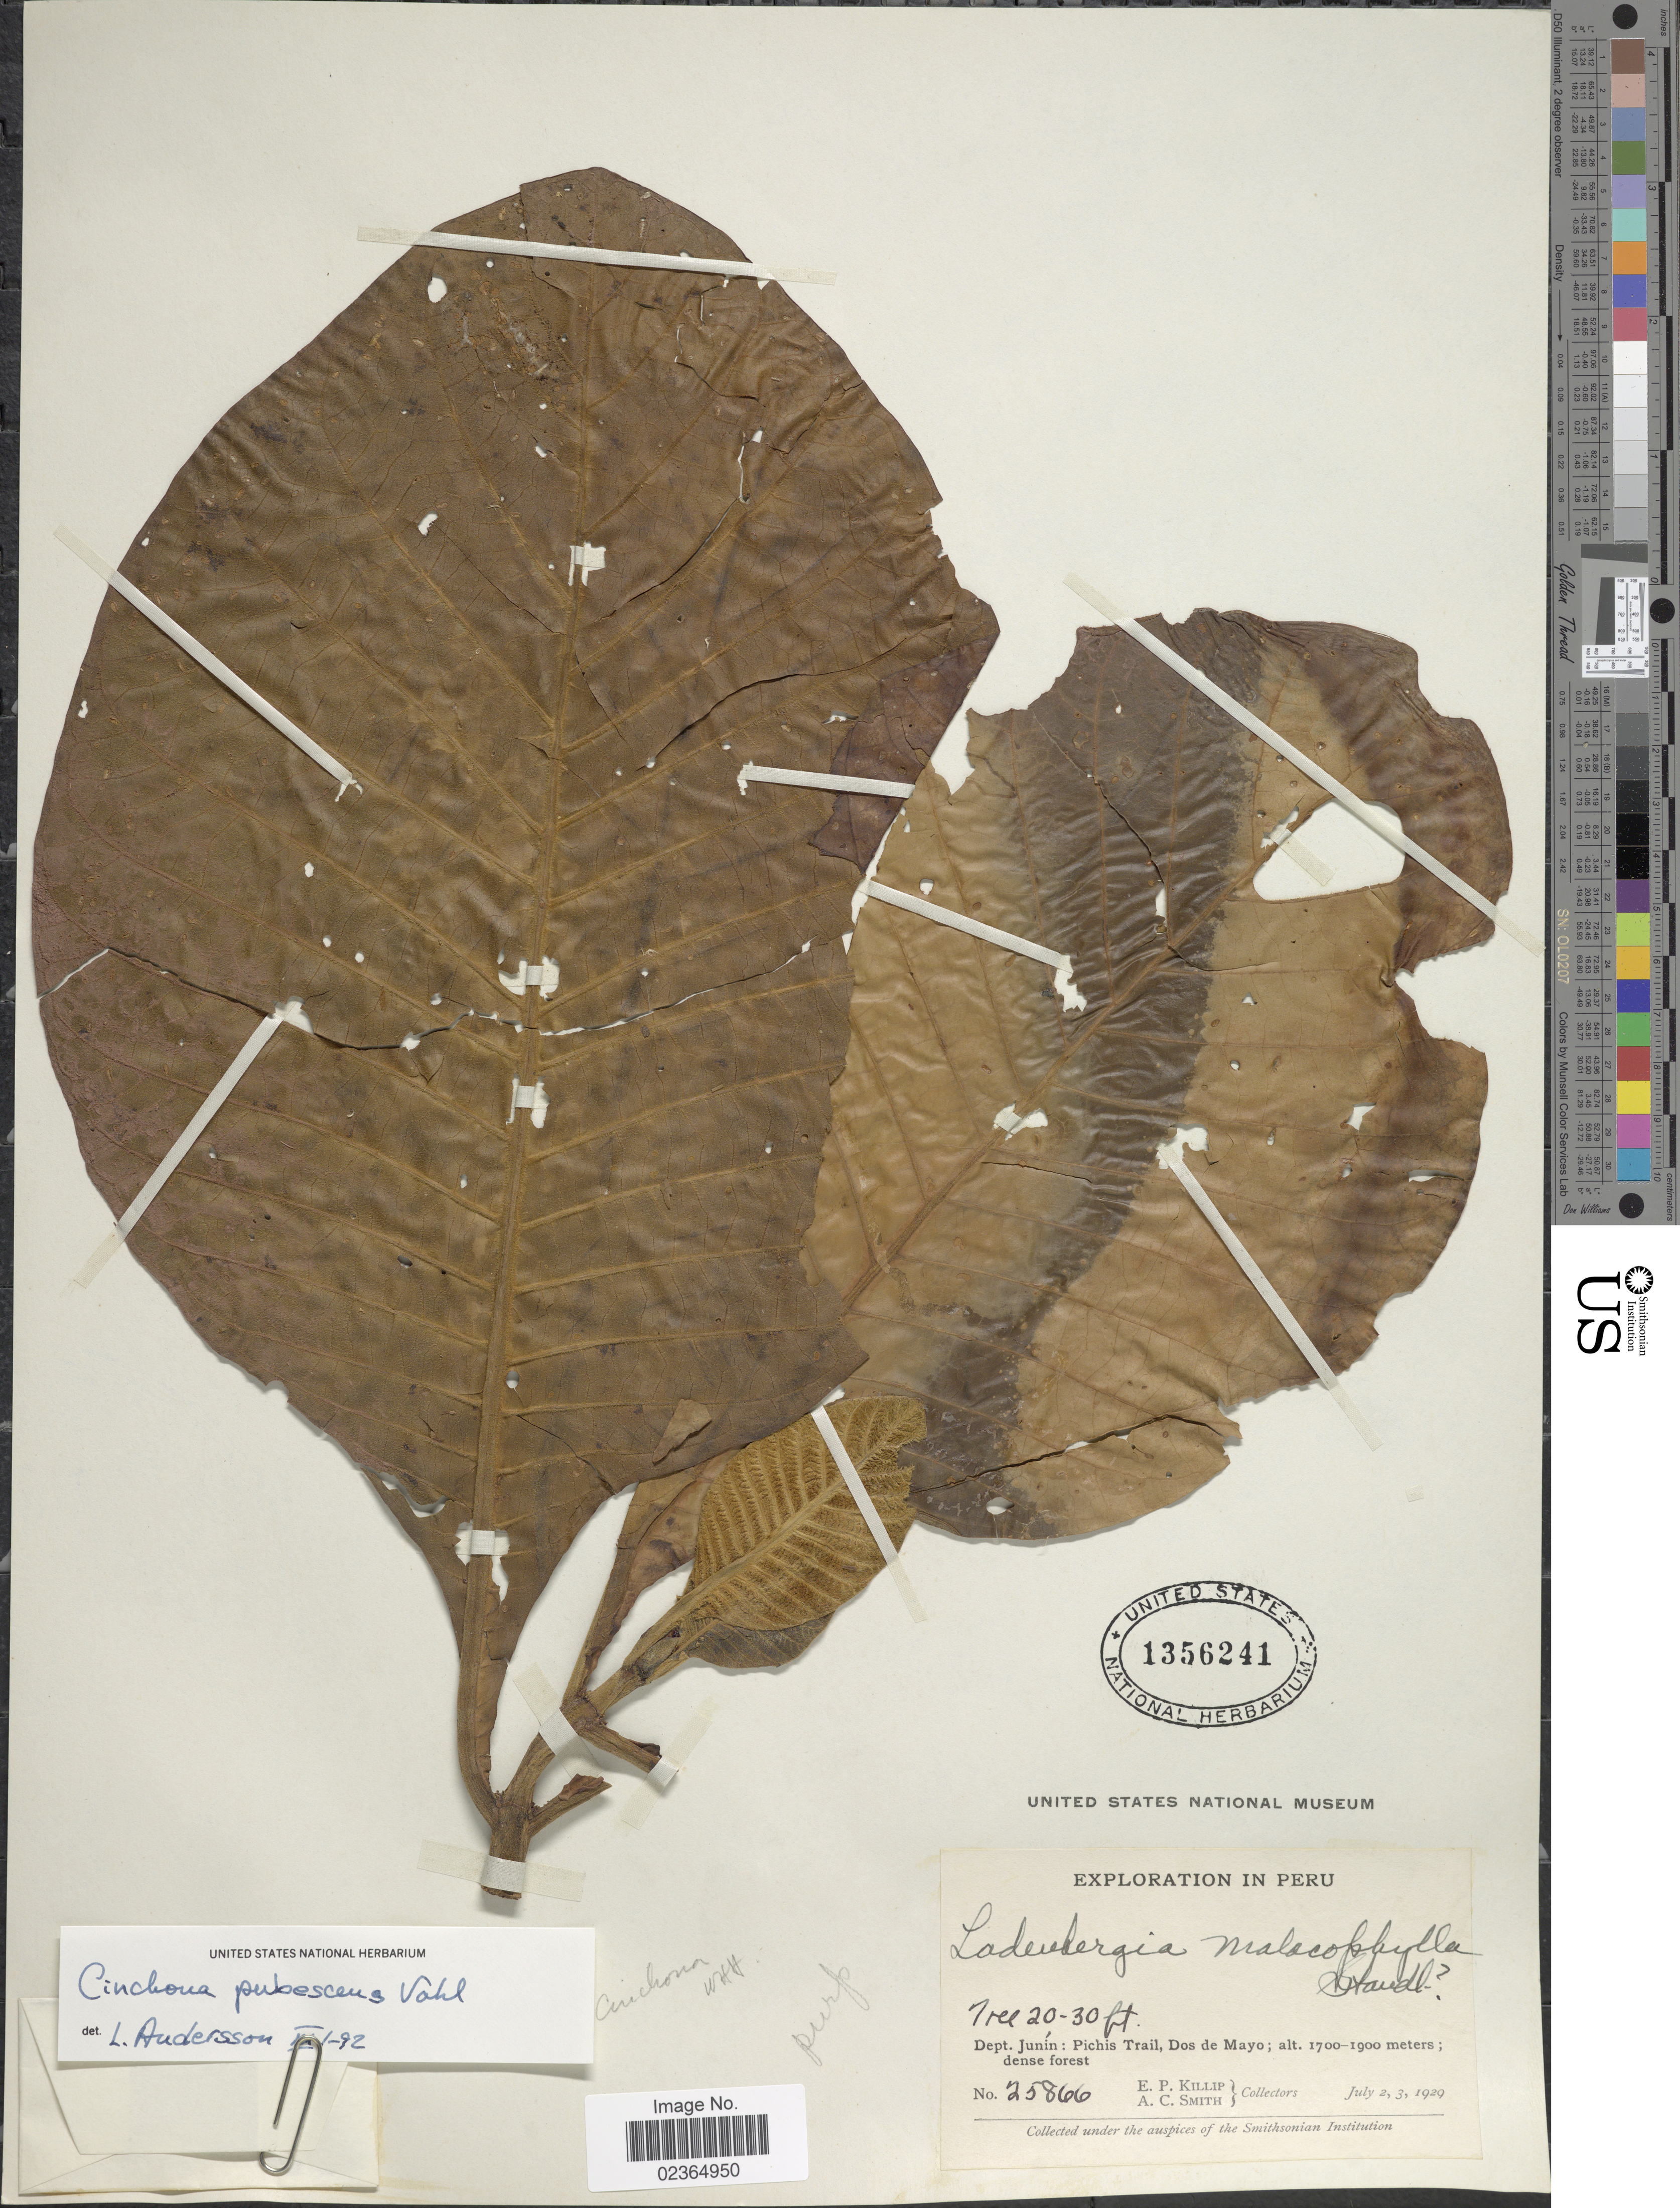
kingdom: Plantae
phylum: Tracheophyta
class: Magnoliopsida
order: Gentianales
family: Rubiaceae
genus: Cinchona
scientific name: Cinchona pubescens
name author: Vahl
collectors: E. P. Killip & A. C. Smith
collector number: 25866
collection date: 1929-07-02/1929-07-03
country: Peru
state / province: Junín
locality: Pichis Trail, Dos de Mayo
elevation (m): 1700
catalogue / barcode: US 1356241